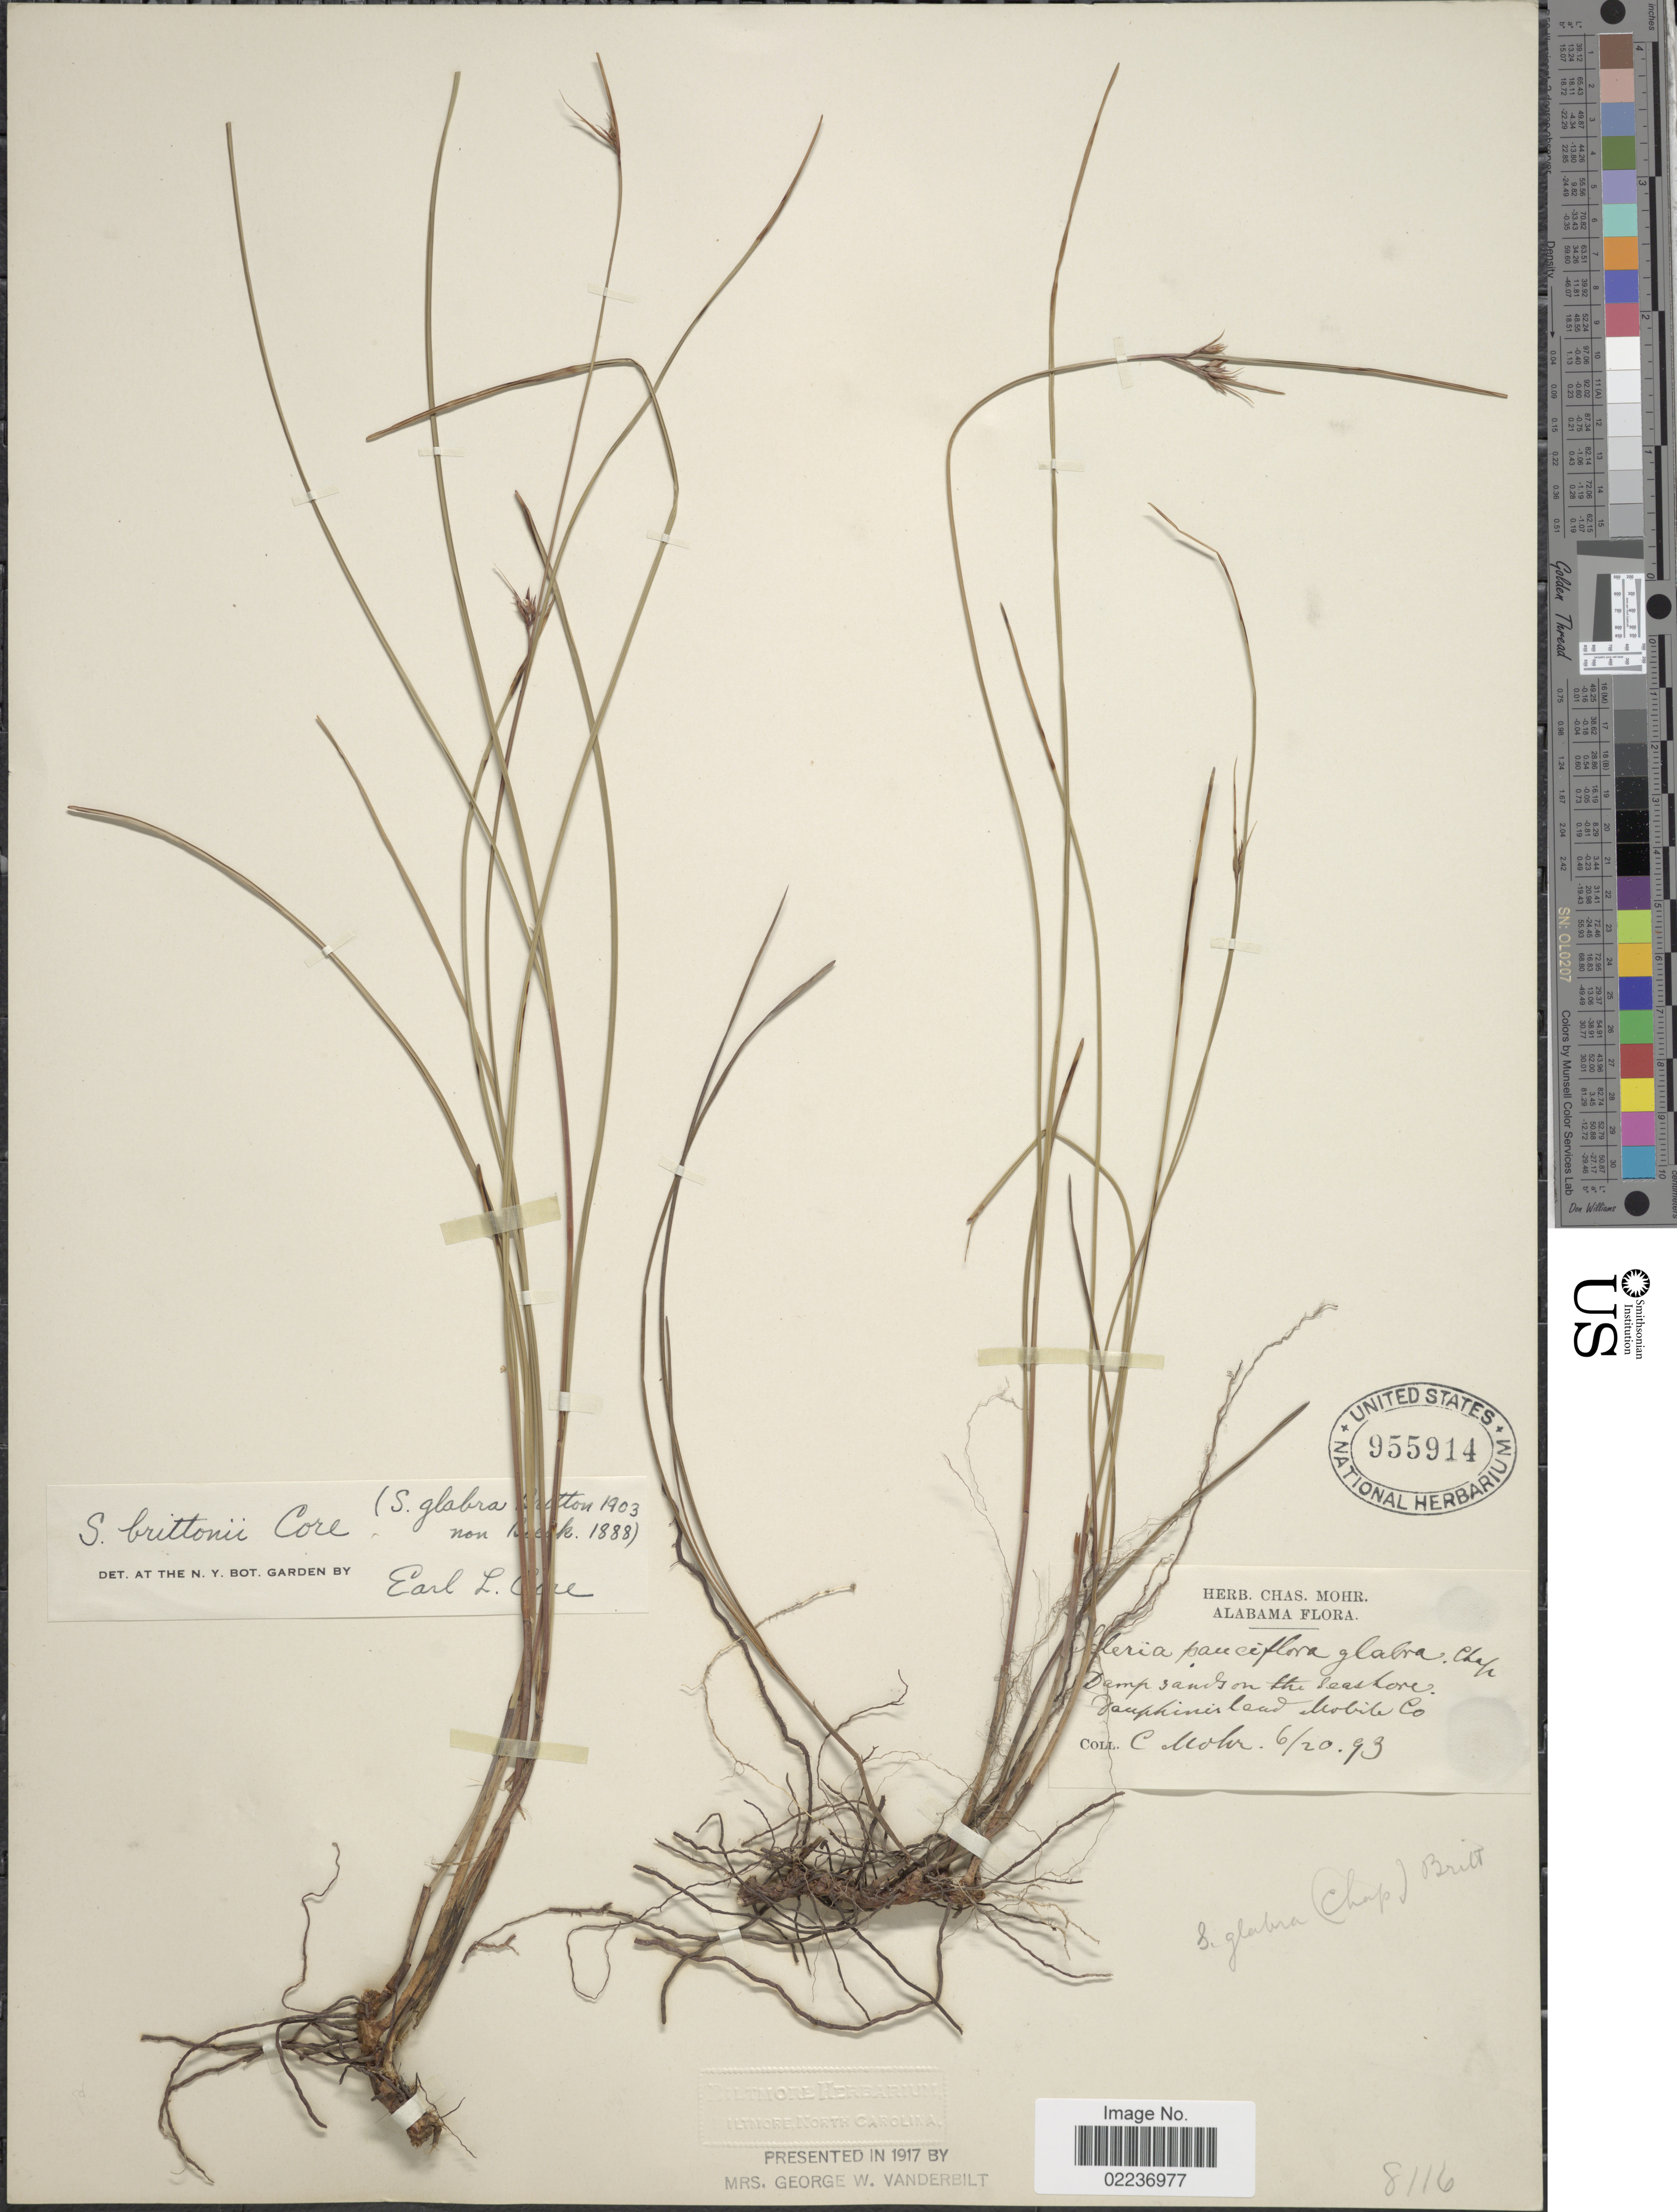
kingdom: Plantae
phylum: Tracheophyta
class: Liliopsida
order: Poales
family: Cyperaceae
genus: Scleria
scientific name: Scleria brittonii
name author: Core ex Small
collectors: Mohr, C. T. (herbarium)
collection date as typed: Transcribed d/m/y: 20/6/93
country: United States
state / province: Alabama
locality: Damp sands on the seashore: Dauphin island Mobile Co.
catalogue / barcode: US 955914